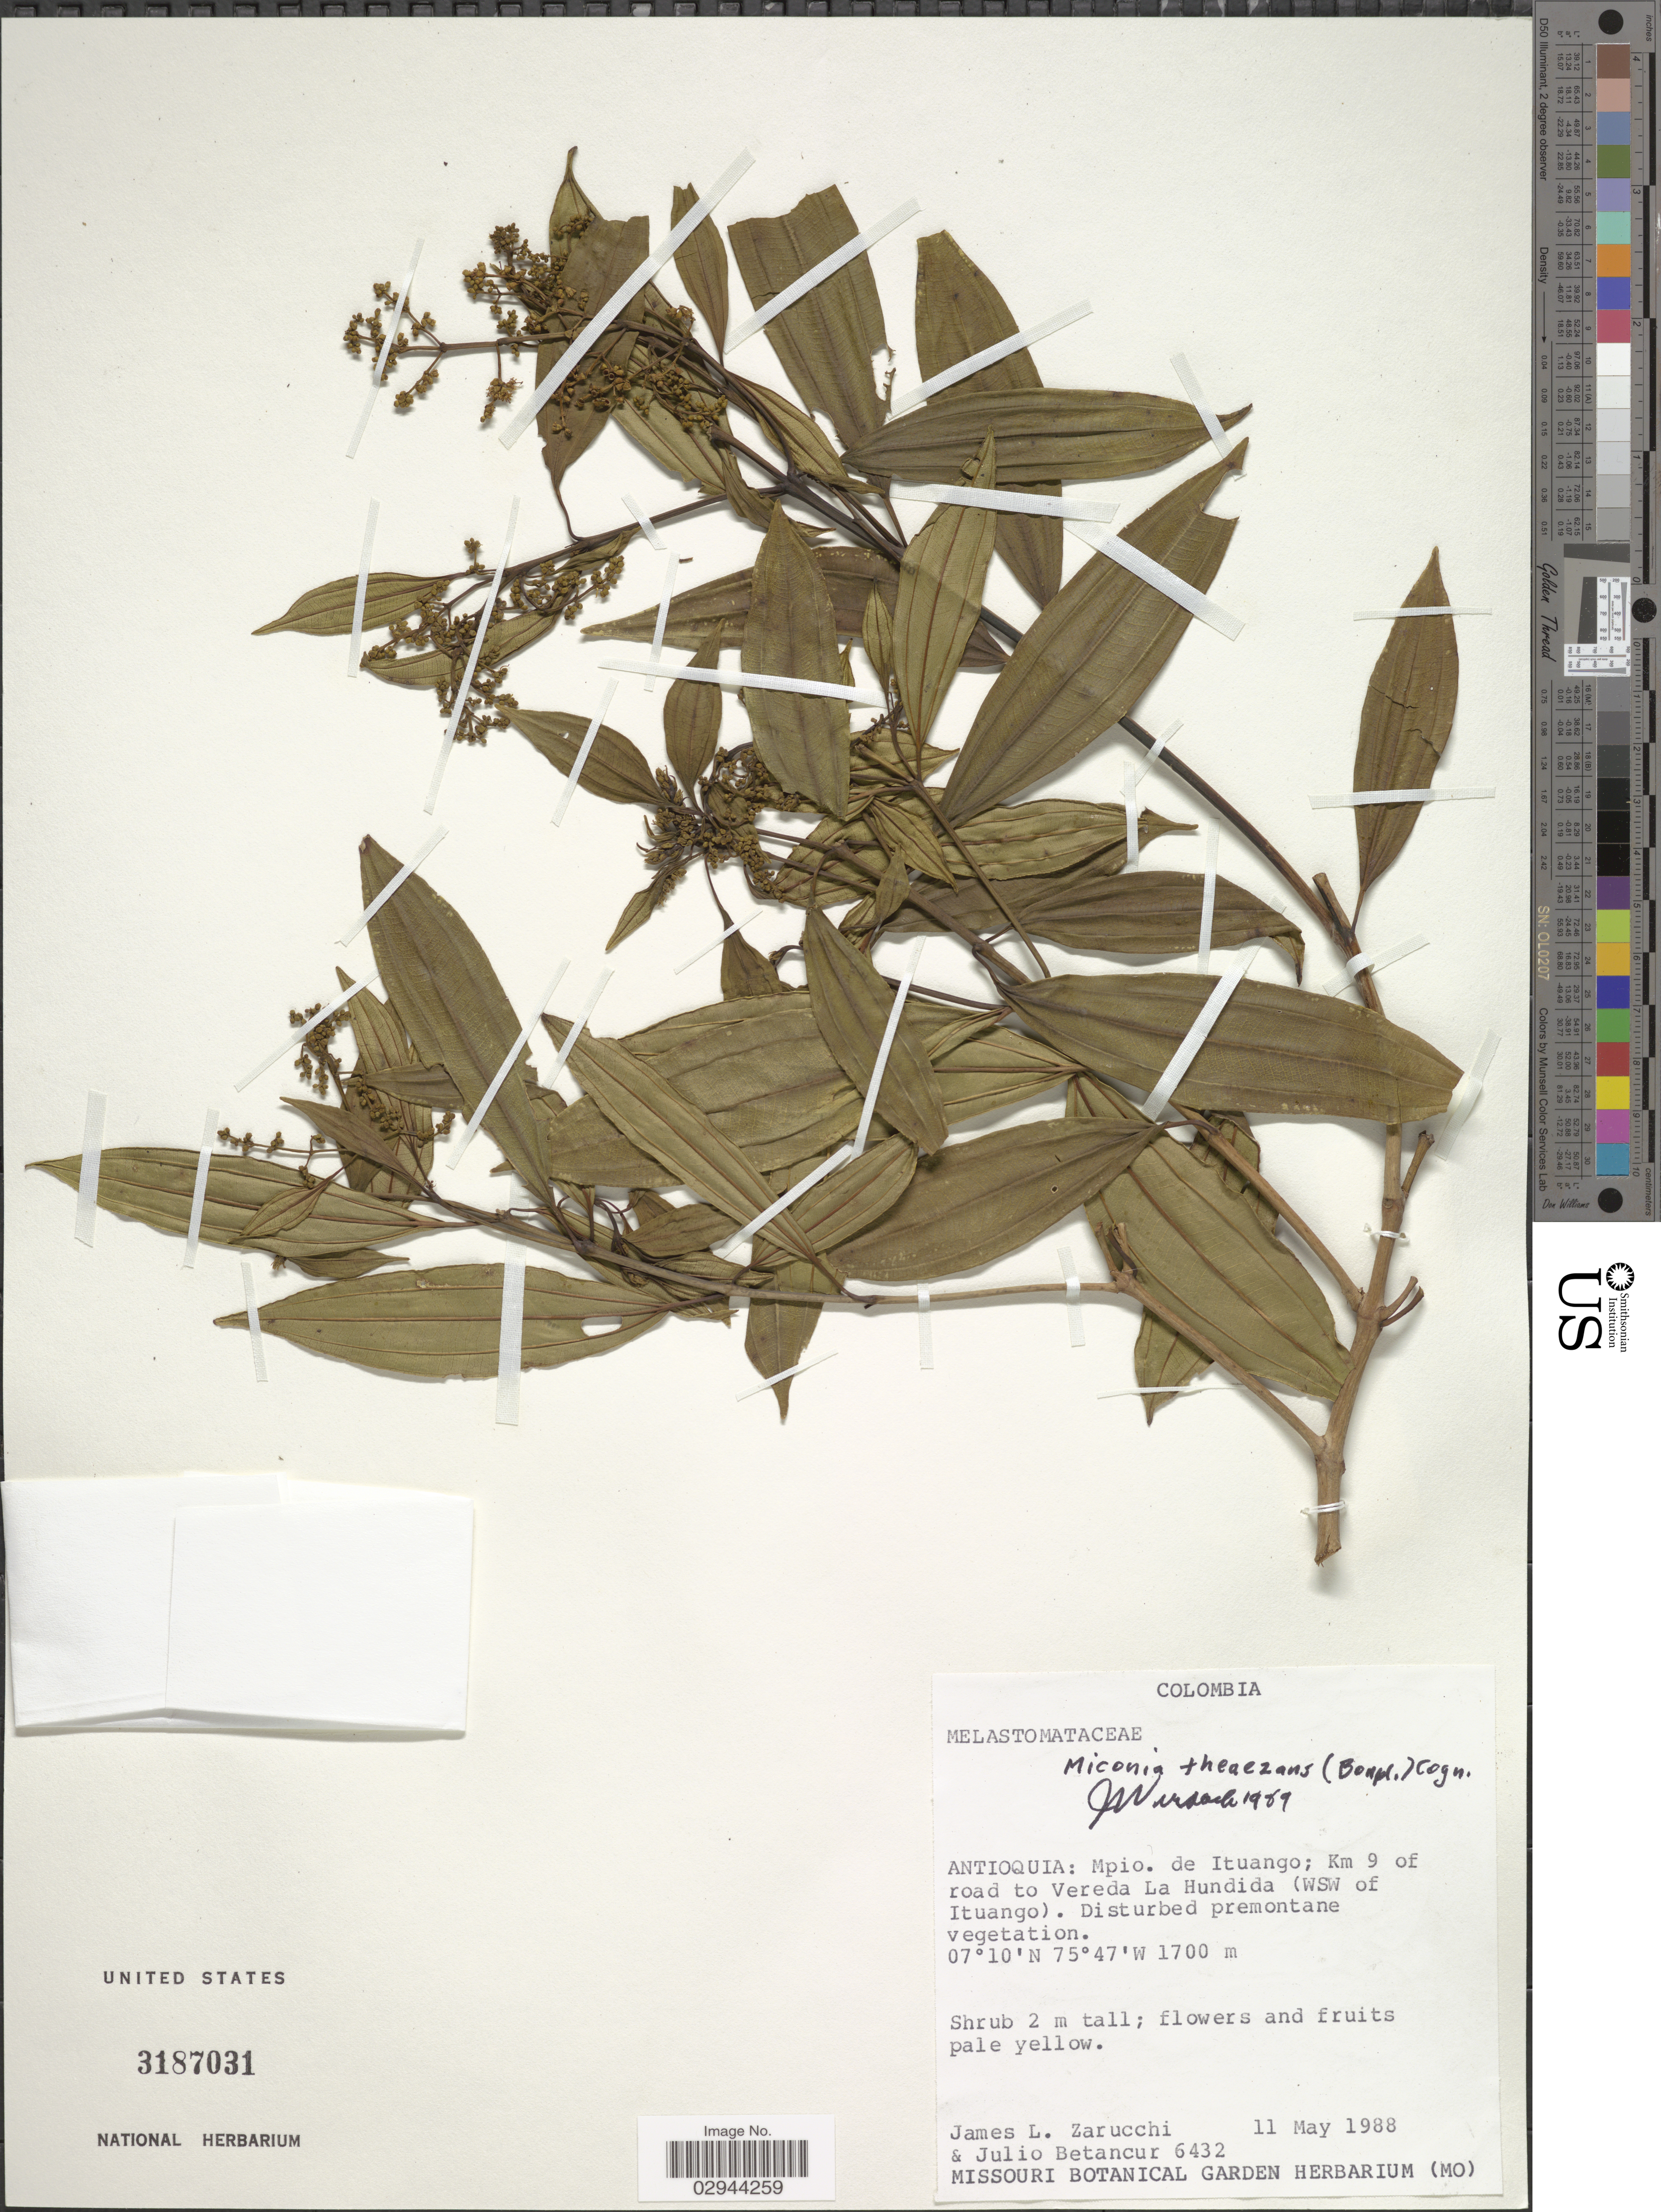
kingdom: Plantae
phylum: Tracheophyta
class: Magnoliopsida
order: Myrtales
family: Melastomataceae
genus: Miconia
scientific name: Miconia theizans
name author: (Bonpl.) Cogn.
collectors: J. L. Zarucchi & J. Betancur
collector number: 6432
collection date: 1988-05-11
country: Colombia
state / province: Antioquia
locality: Mpio. de Ituango, Km 9 of road to Vereda La Hundida (WSW of Ituango).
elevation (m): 1700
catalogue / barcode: US 3187031